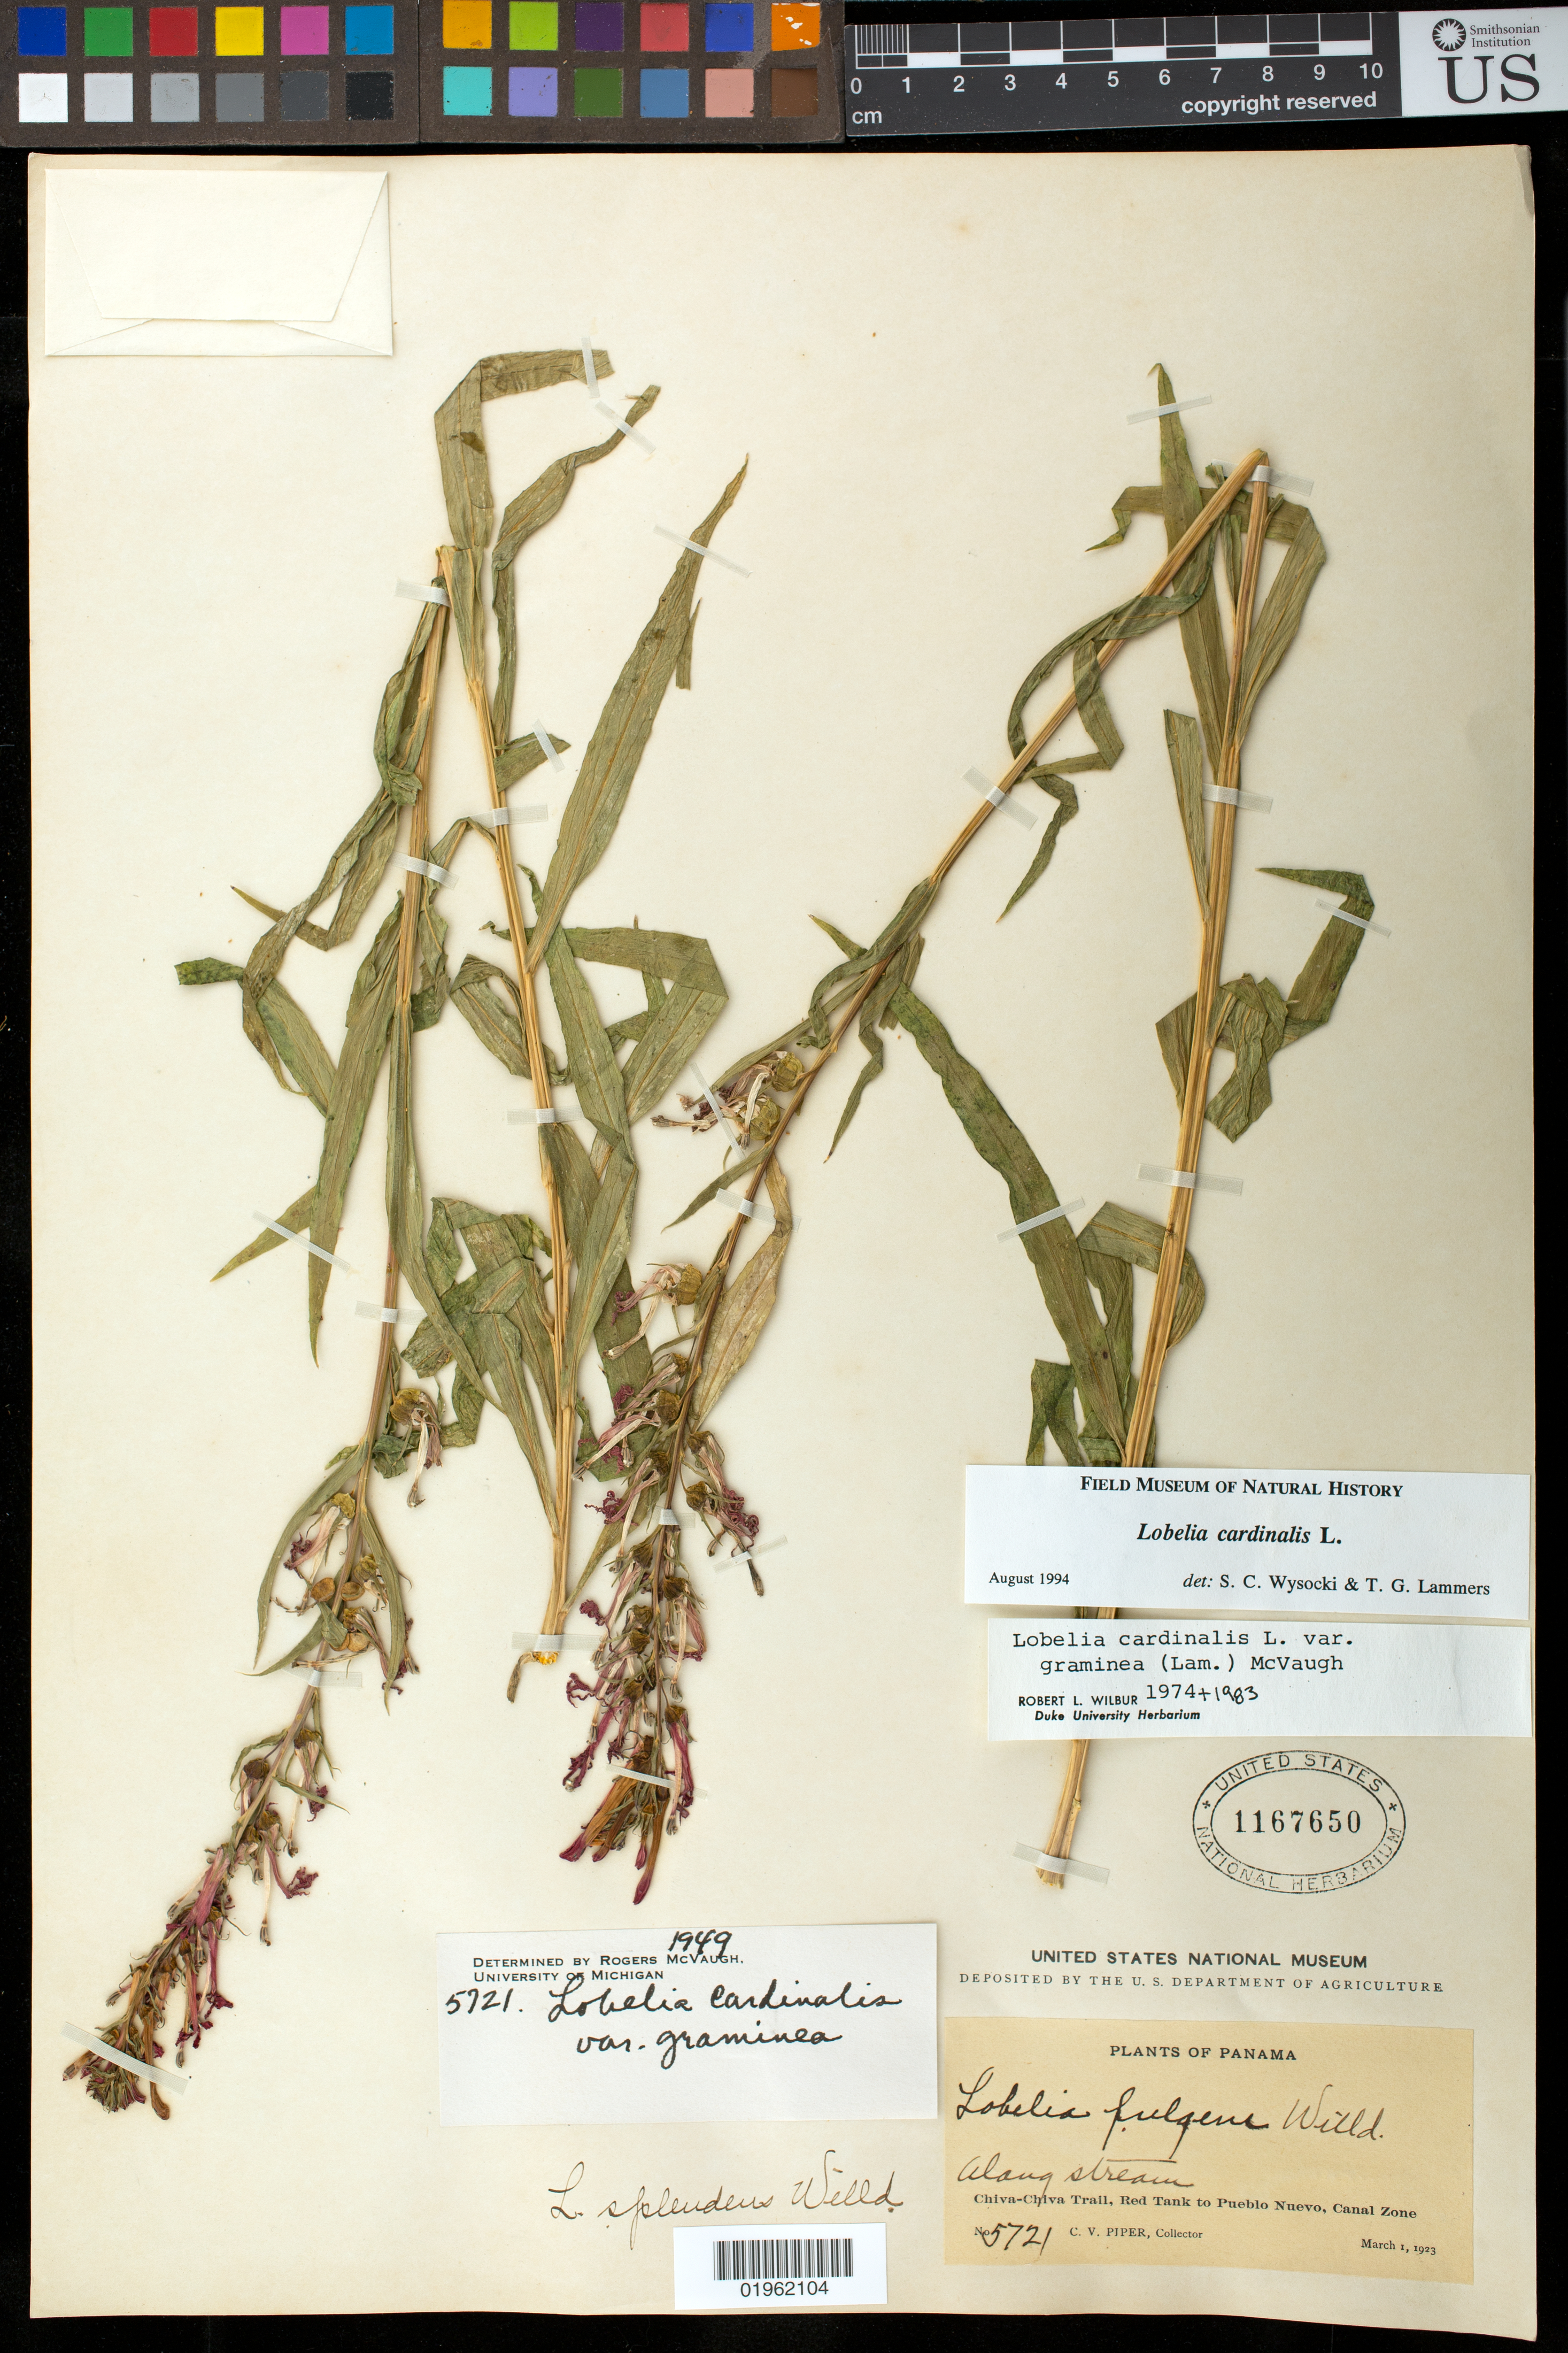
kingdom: Plantae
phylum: Tracheophyta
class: Magnoliopsida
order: Asterales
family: Campanulaceae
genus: Lobelia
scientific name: Lobelia cardinalis subsp. graminea var. (Lam.) McVaugh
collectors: C. V. Piper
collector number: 5721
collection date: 1923-03-01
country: Panama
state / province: Panamá / Panamá Oeste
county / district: Canal Zone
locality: Chiva-Chiva Trail, Red Tank to Pueblo Nuevo.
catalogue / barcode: US 1167650